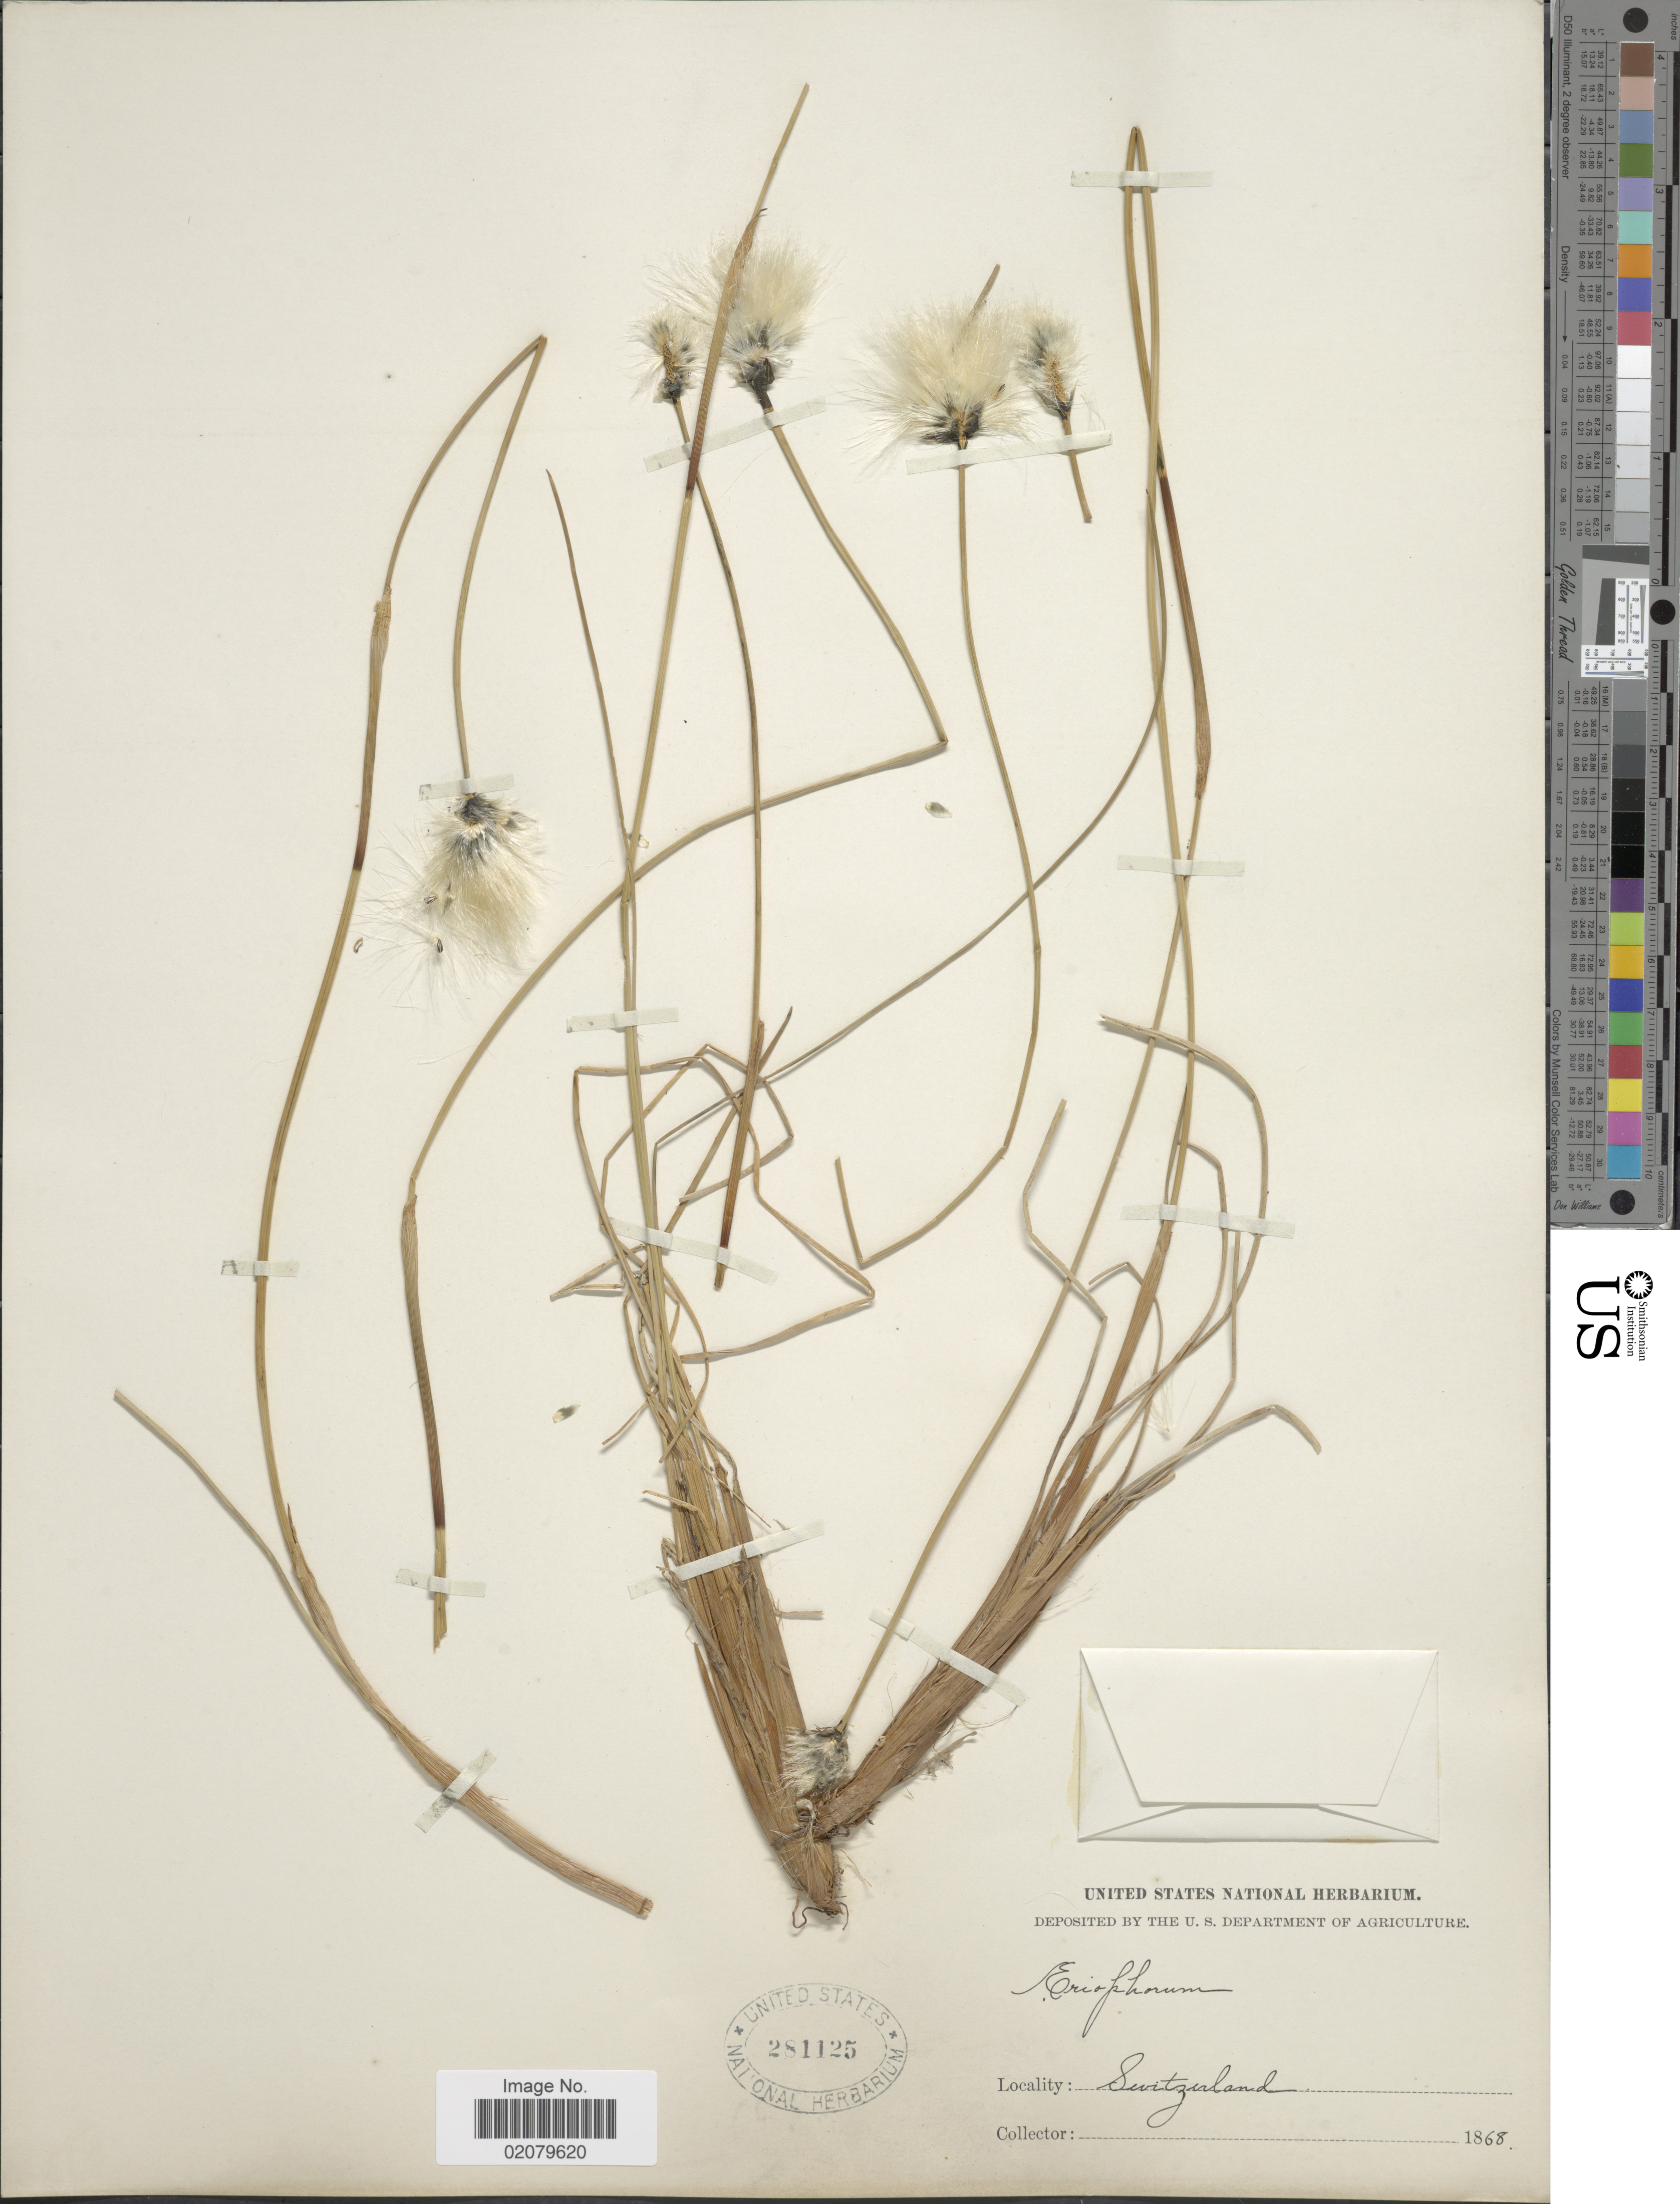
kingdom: Plantae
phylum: Tracheophyta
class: Liliopsida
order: Poales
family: Cyperaceae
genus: Eriophorum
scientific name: Eriophorum sp.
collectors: ex herb. United States National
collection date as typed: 1868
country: Switzerland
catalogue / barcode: US 281125